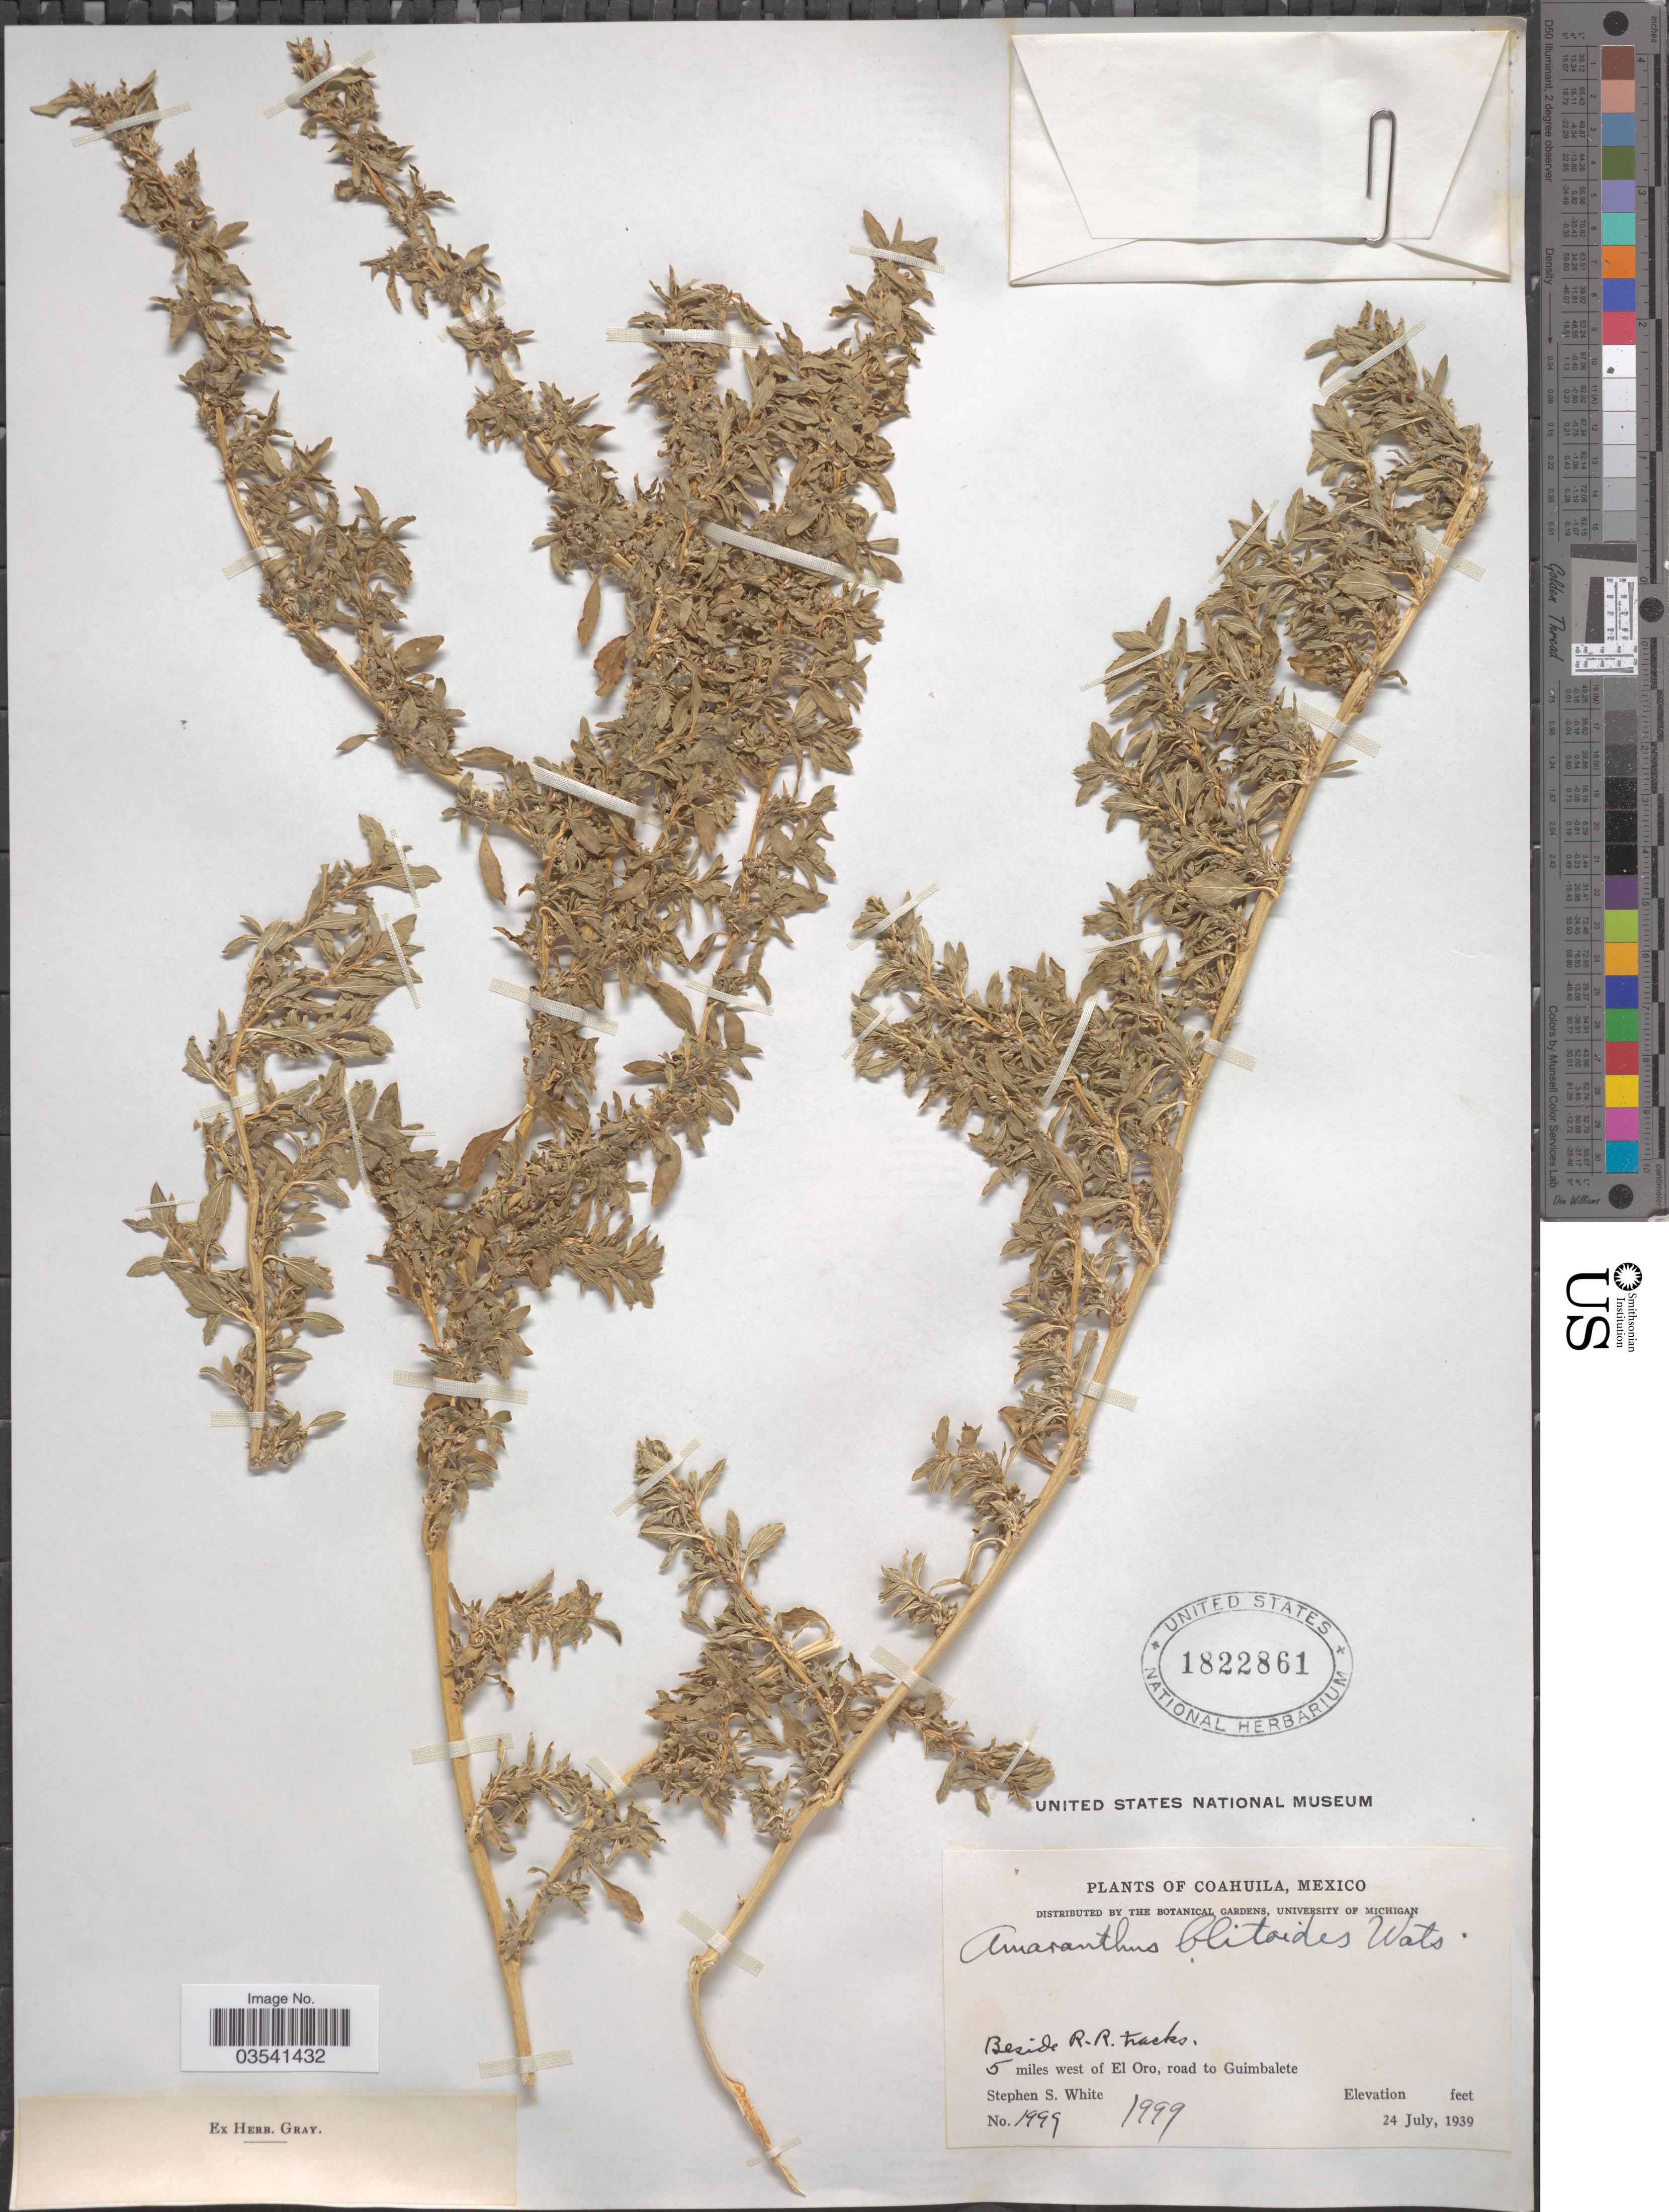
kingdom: Plantae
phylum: Tracheophyta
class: Magnoliopsida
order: Caryophyllales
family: Amaranthaceae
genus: Amaranthus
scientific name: Amaranthus blitoides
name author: S. Watson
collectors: S. S. White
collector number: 1999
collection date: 1939-07-24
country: Mexico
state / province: Coahuila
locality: Beside R.R. tracks. 5 miles west of El Oro, road to Guimbalete.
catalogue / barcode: US 1822861